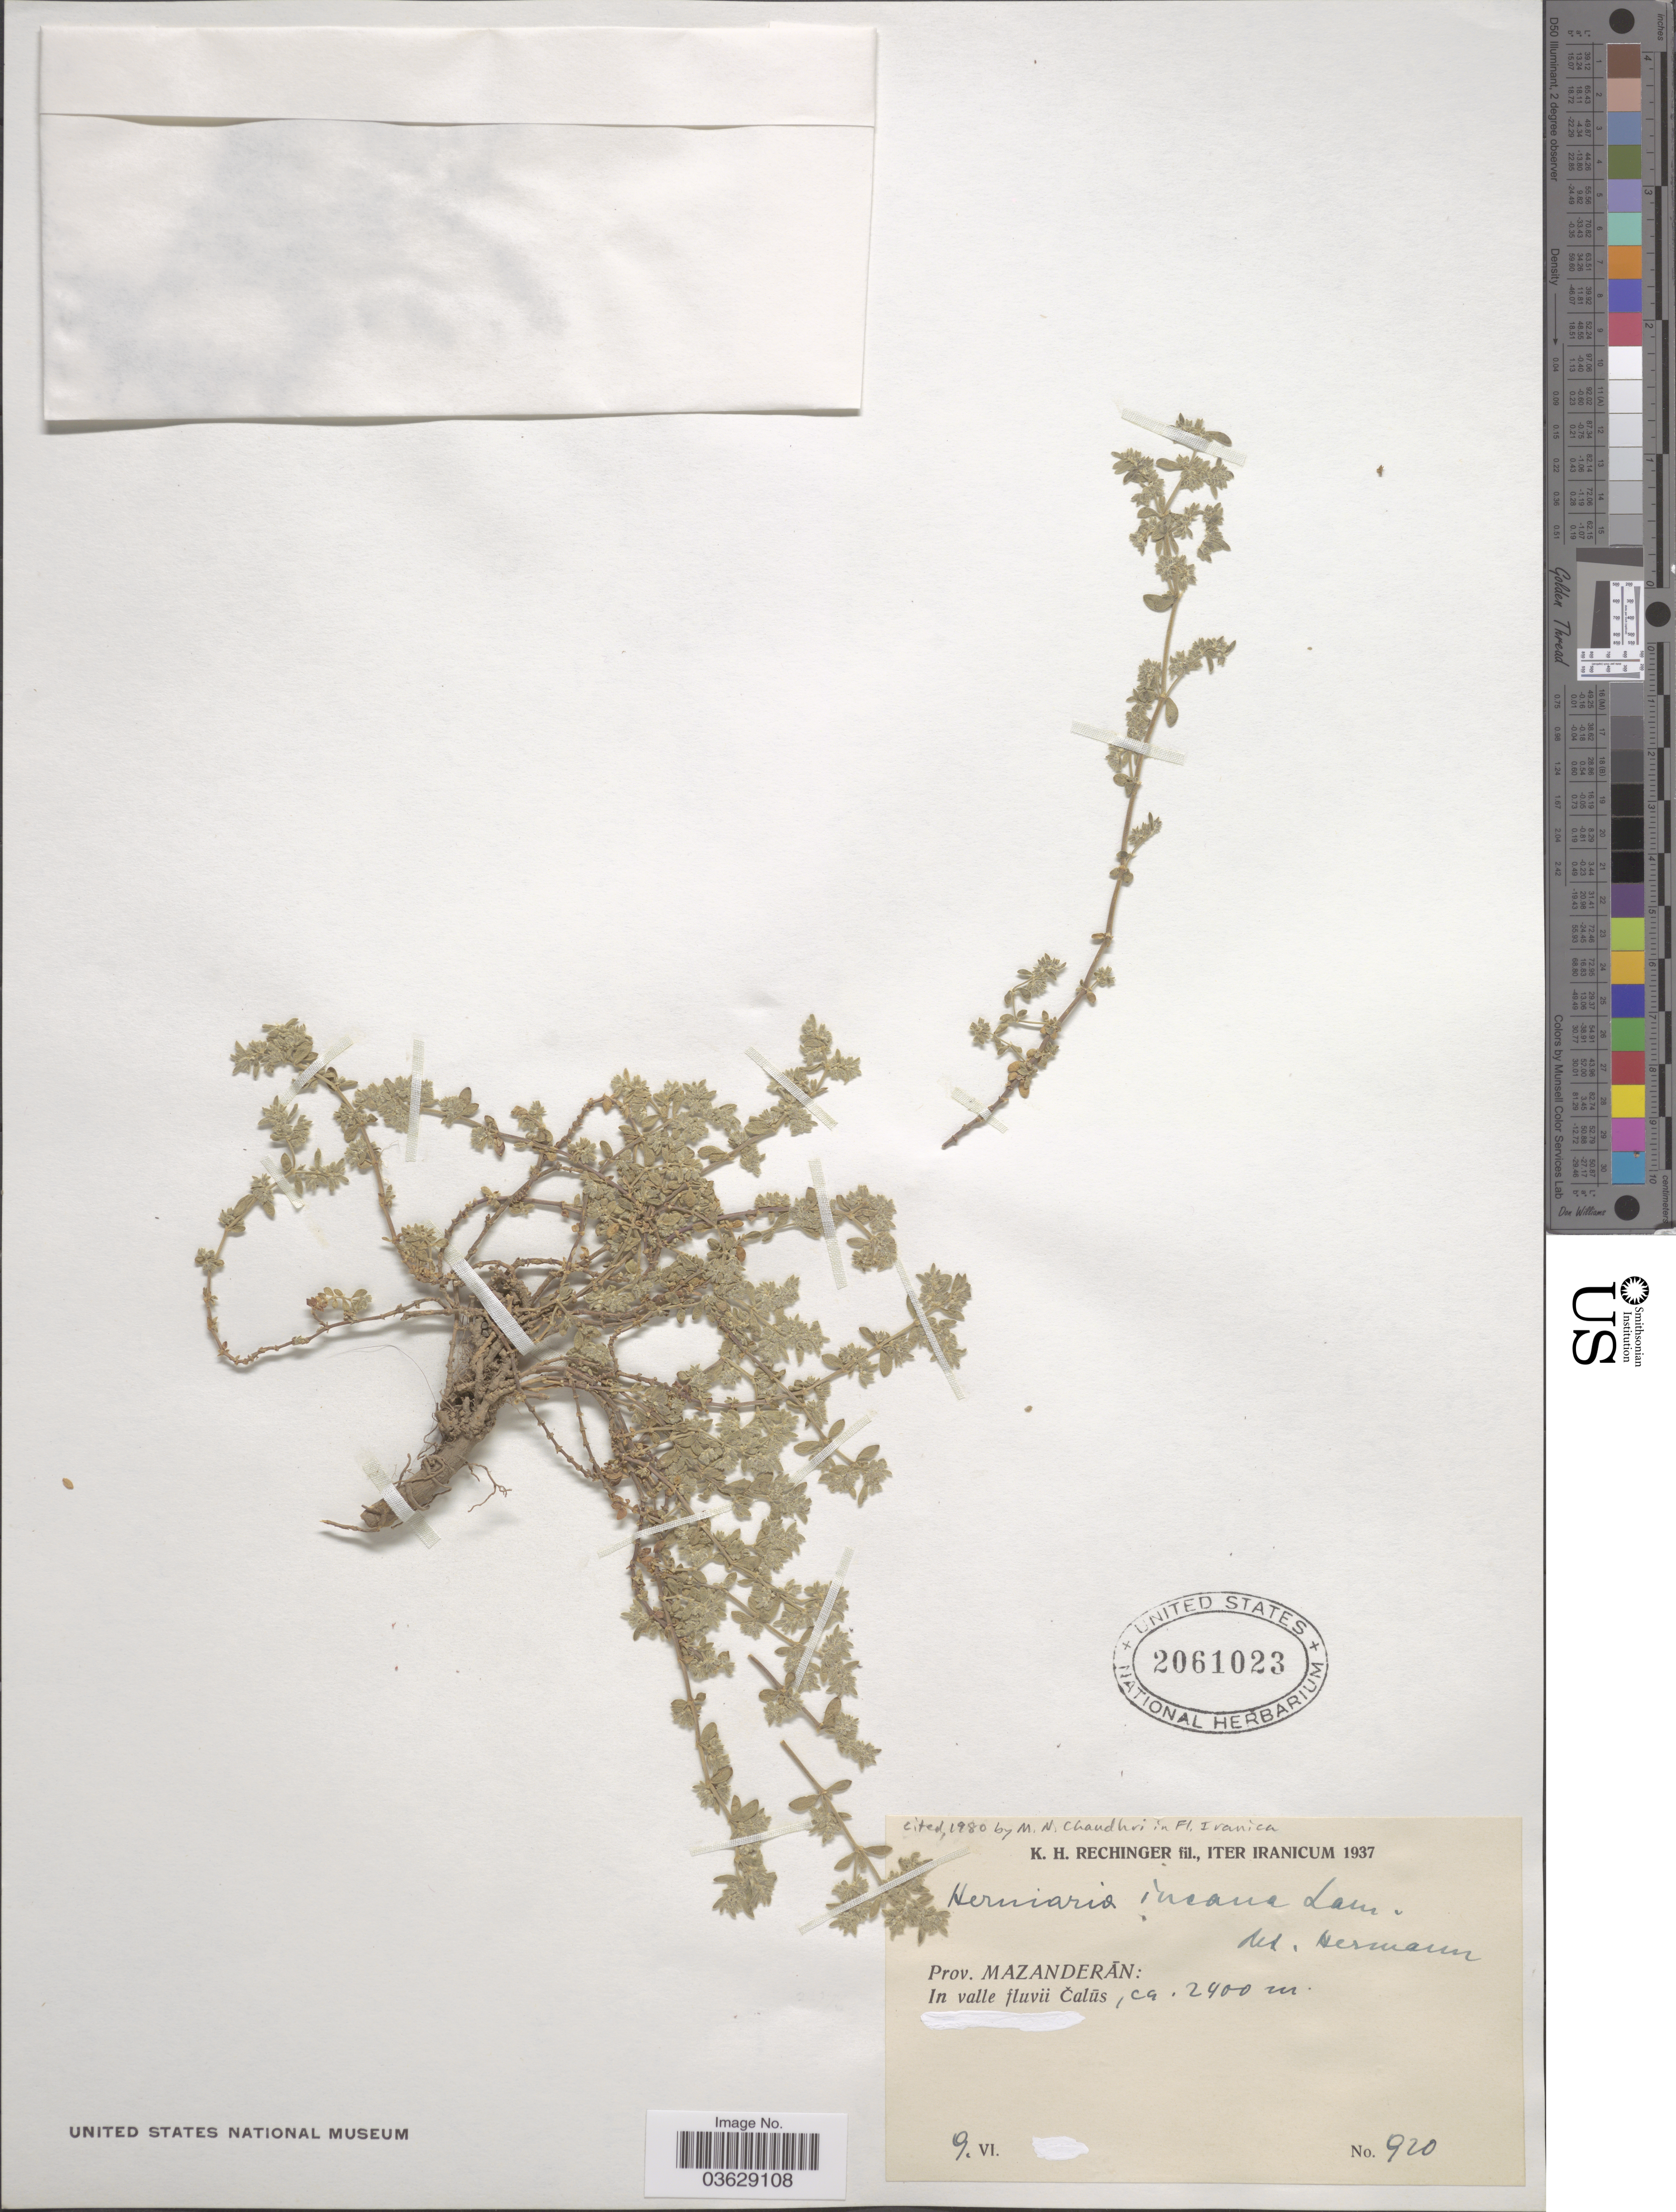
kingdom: Plantae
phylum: Tracheophyta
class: Magnoliopsida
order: Caryophyllales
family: Caryophyllaceae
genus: Herniaria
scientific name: Herniaria incana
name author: Lam.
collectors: K. H. Rechinger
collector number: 920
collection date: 1937-06-09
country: Iran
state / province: Mazandaran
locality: Iter Iranicum. Prov. Mazanderān. In valle fluvii Čalūs.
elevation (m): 2400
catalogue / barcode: US 2061023